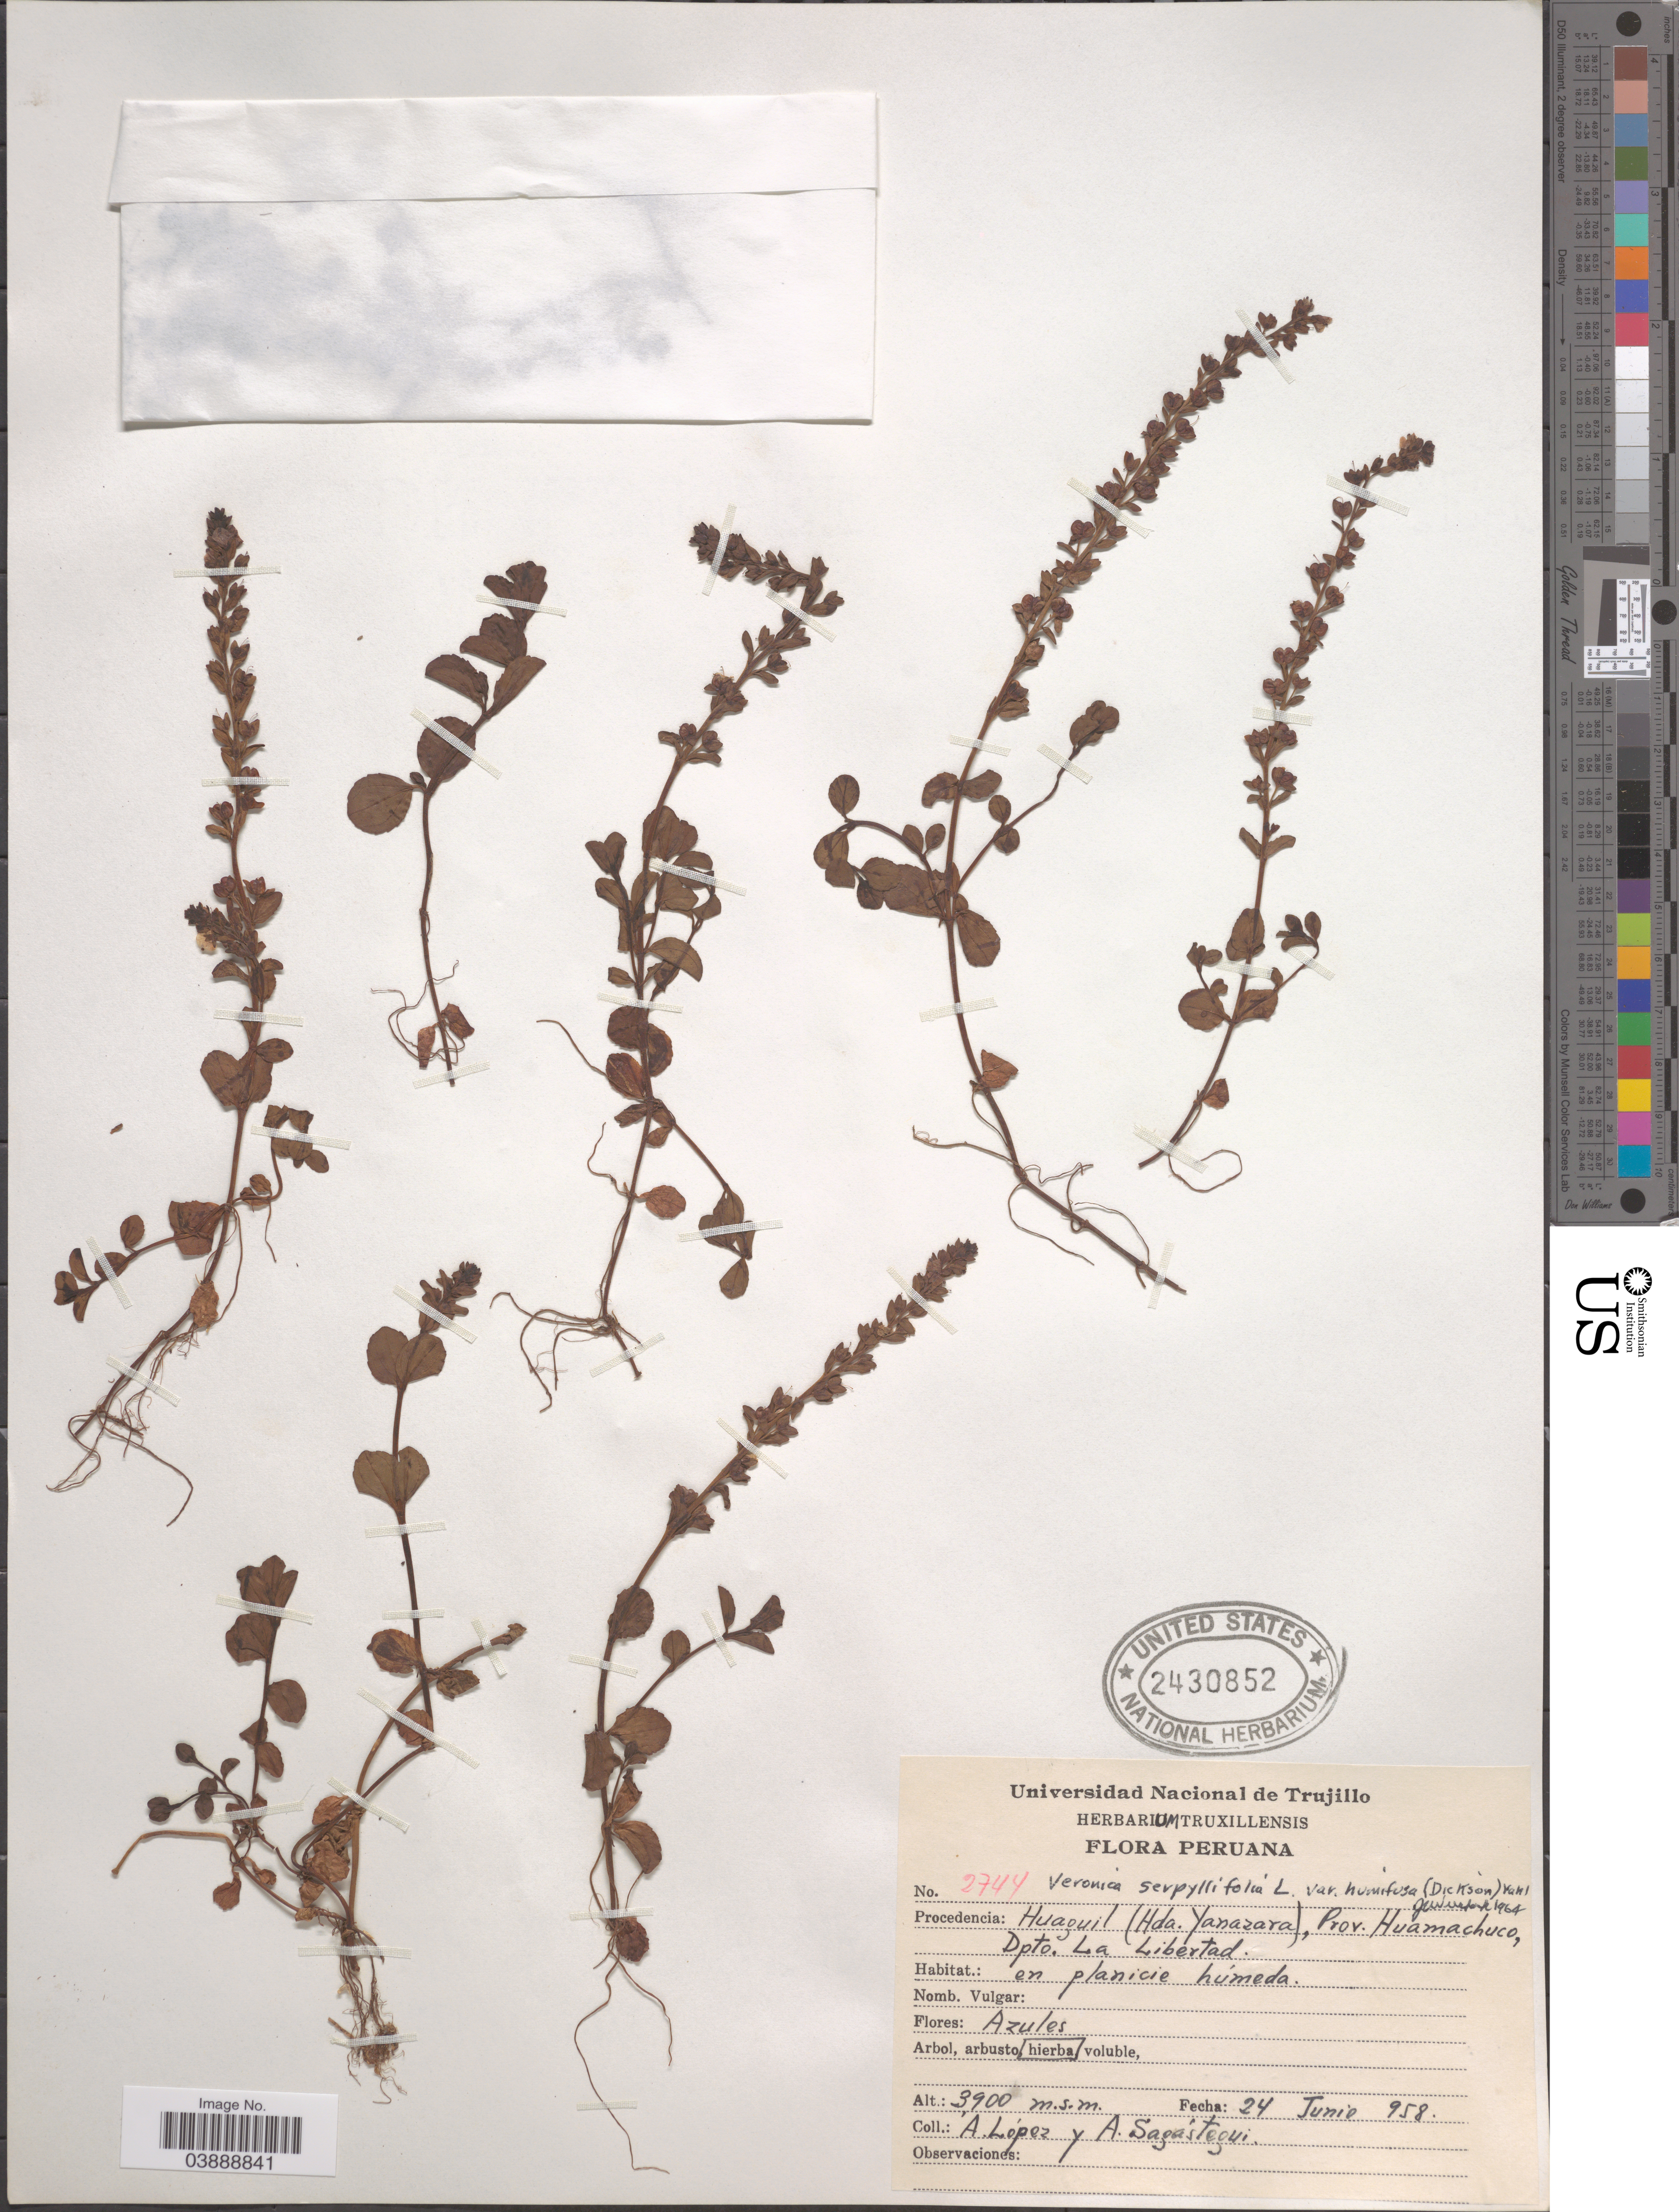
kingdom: Plantae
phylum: Tracheophyta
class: Magnoliopsida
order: Lamiales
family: Plantaginaceae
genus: Veronica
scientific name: Veronica serpyllifolia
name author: L.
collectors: A. López & A. Sagastegui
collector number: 2744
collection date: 1958-06-24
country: Peru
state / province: La Libertad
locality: Huaguil (Hda. Yanazara), Prov. Huamachuco, Dpto. La Libertad.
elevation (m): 3900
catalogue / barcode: US 2430852